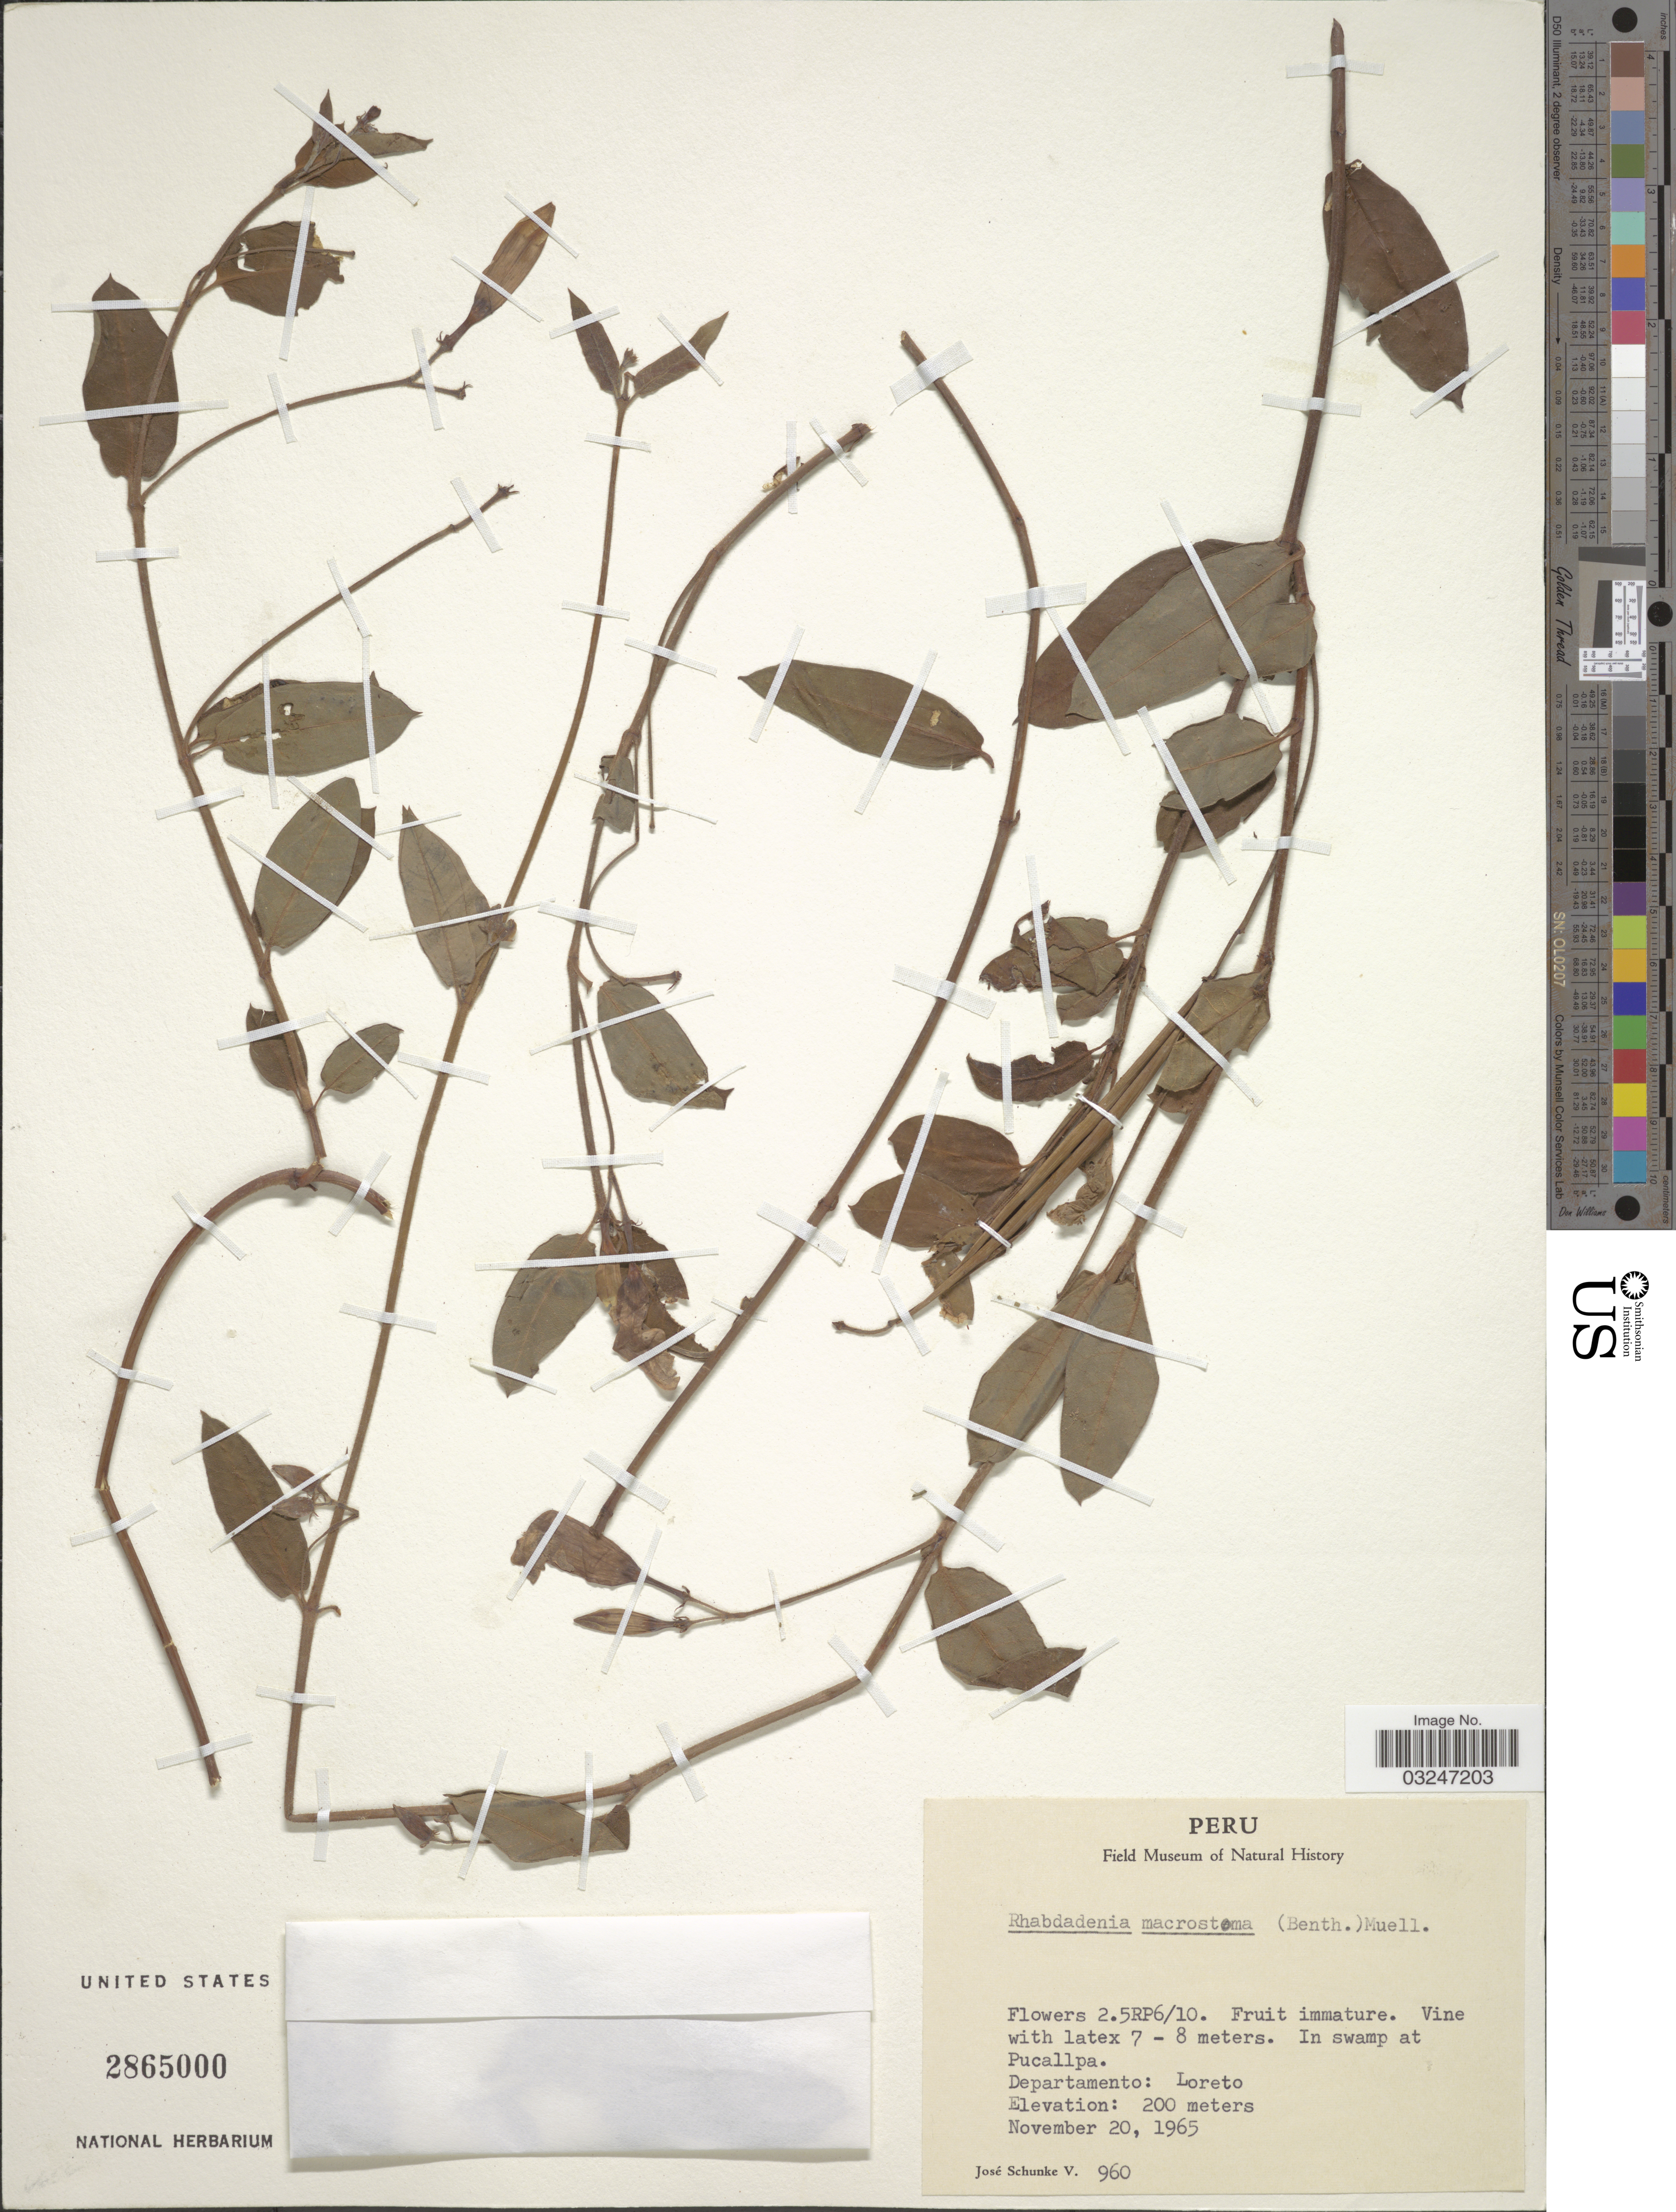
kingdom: Plantae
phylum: Tracheophyta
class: Magnoliopsida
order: Gentianales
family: Apocynaceae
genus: Rhabdadenia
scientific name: Rhabdadenia macrostoma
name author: (Benth.) Müll. Arg.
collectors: J. Schunke Vigo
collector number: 960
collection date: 1965-11-20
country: Peru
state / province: Loreto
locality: In swamp at Pucallpa. Departamento: Loreto.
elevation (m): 200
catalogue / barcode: US 2865000